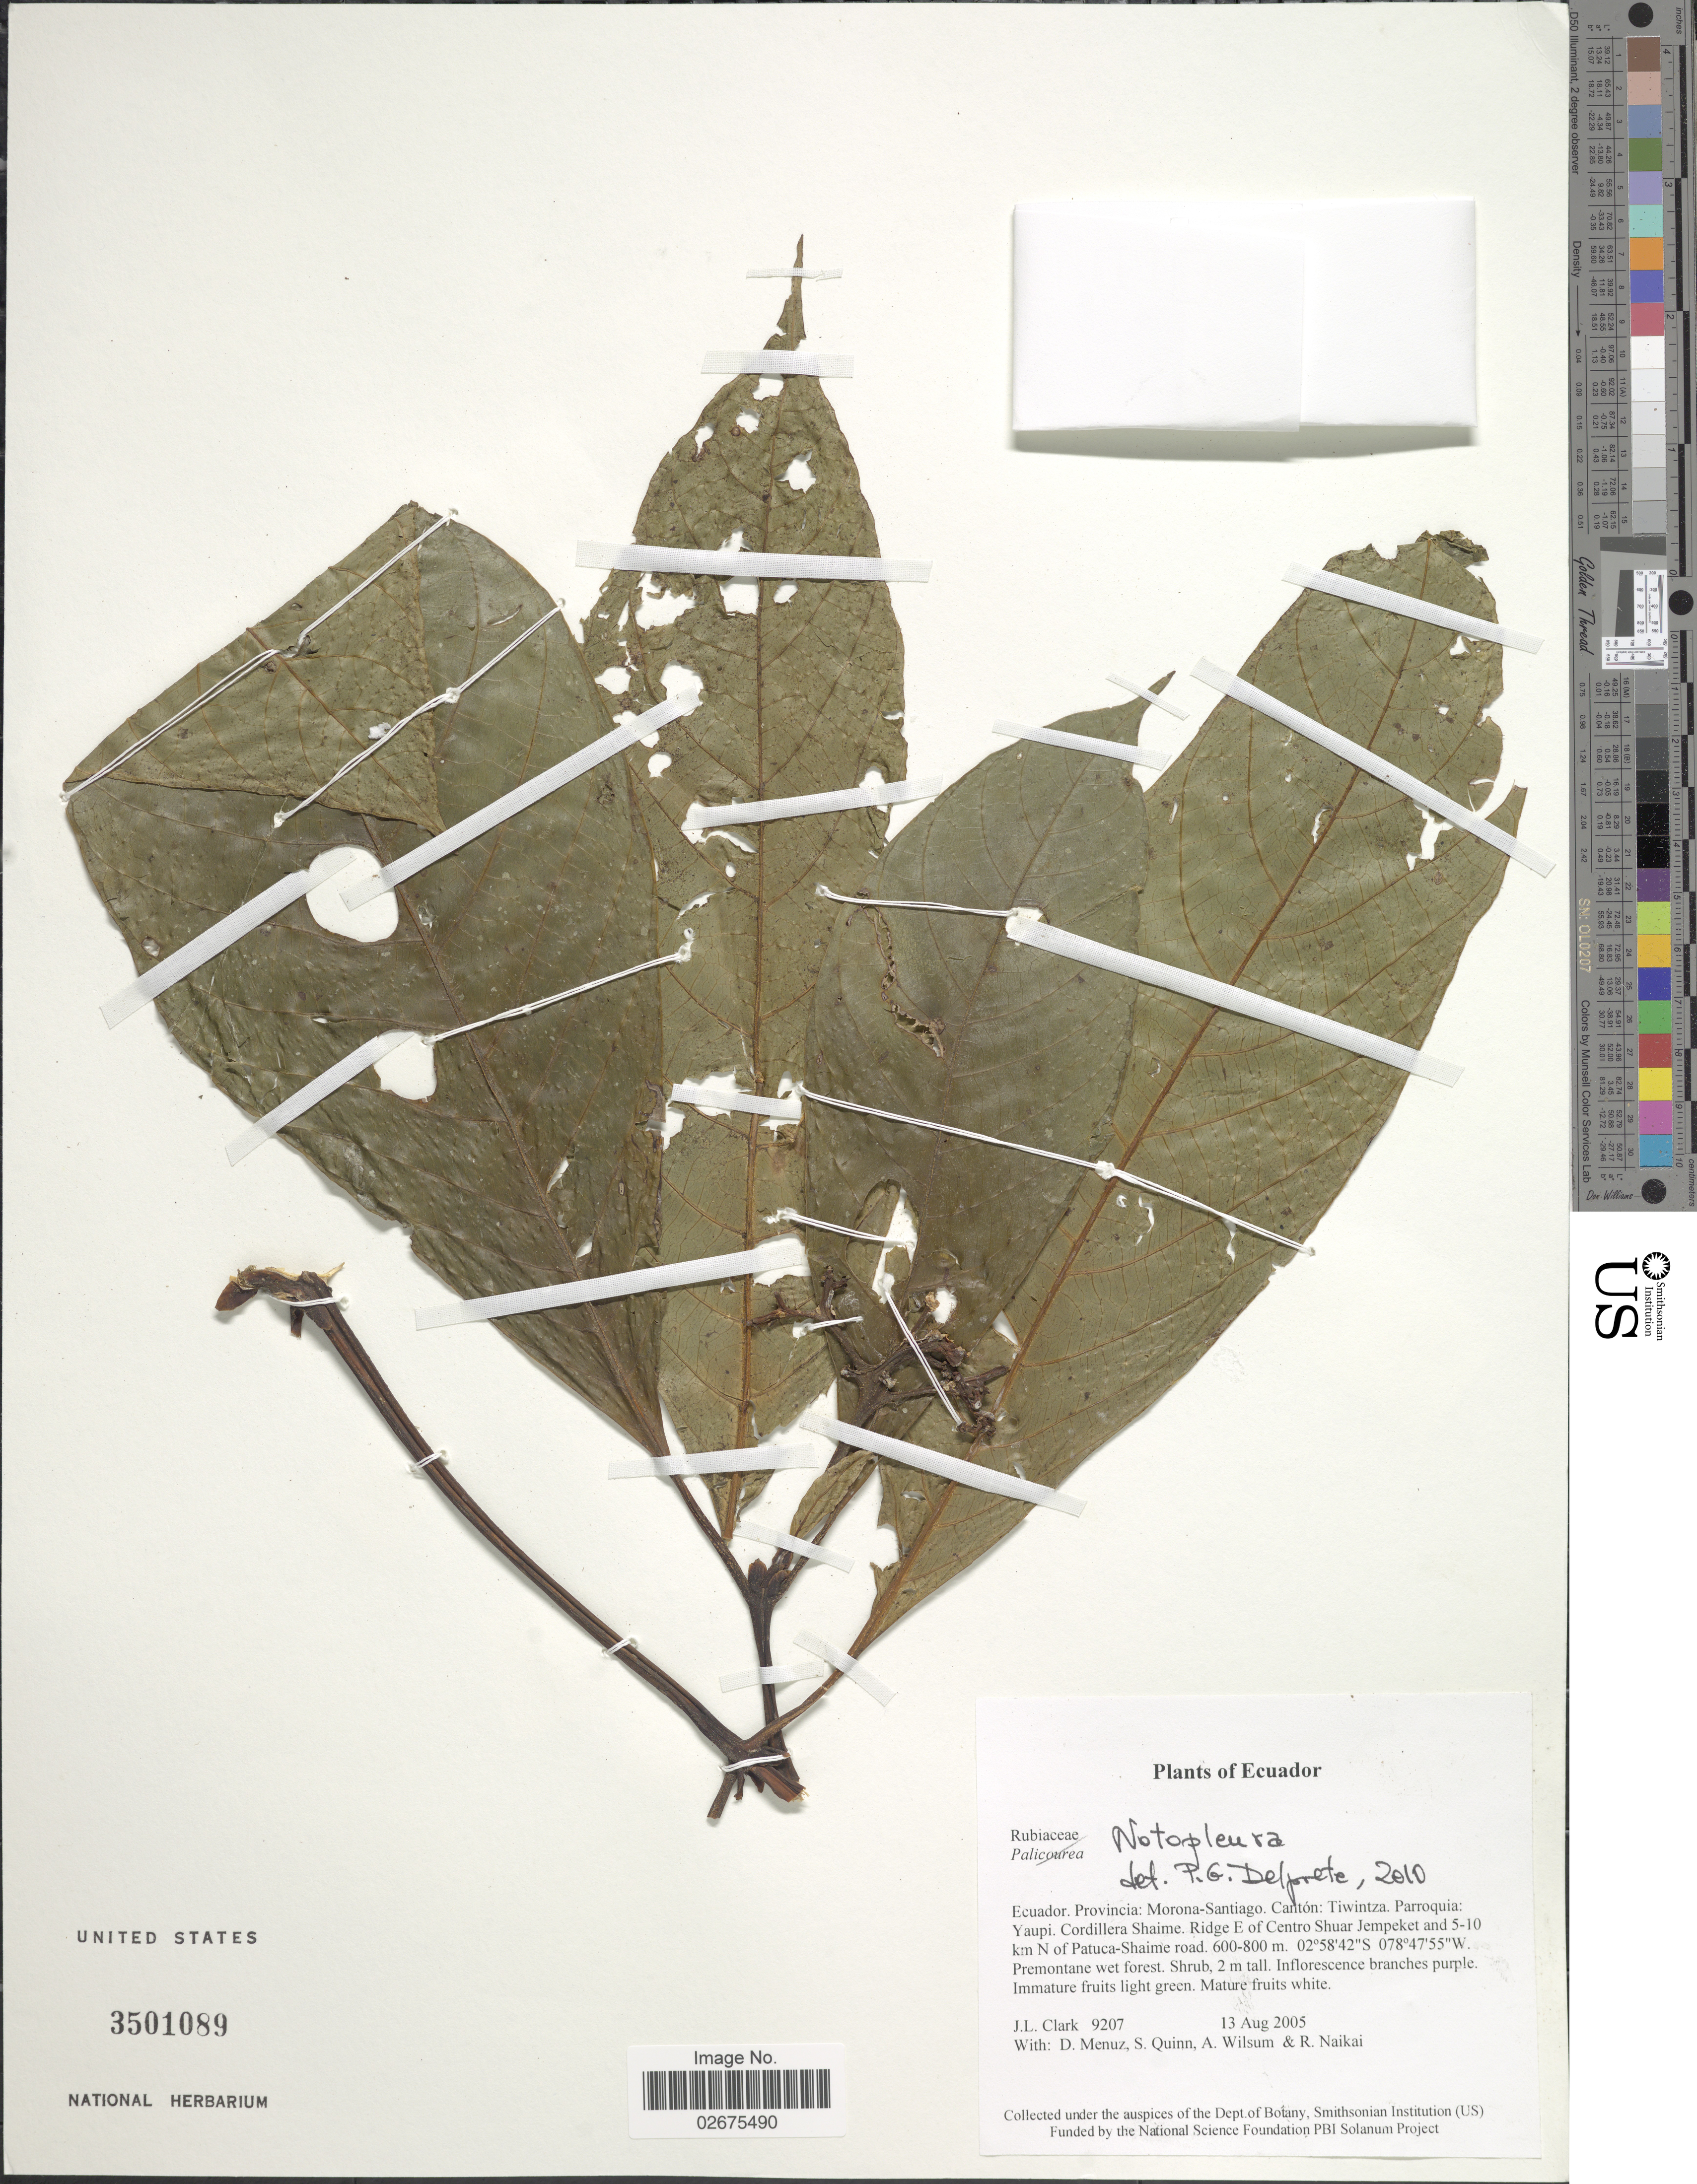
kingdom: Plantae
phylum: Tracheophyta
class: Magnoliopsida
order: Gentianales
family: Rubiaceae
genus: Notopleura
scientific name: Notopleura sp.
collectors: J. L. Clark, D. Menuz, S. Quinn, A. Wilsum & R. Naikai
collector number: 9207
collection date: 2005-08-13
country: Ecuador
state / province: Morona-Santiago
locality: Canton: Tiwintza. Parroquia: Yaupi. Cordillera Shaime. Ridge E of Centro Shuar Jampeket and 5-10 km N of Patuca-Shaime road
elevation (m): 600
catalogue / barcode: US 3501089